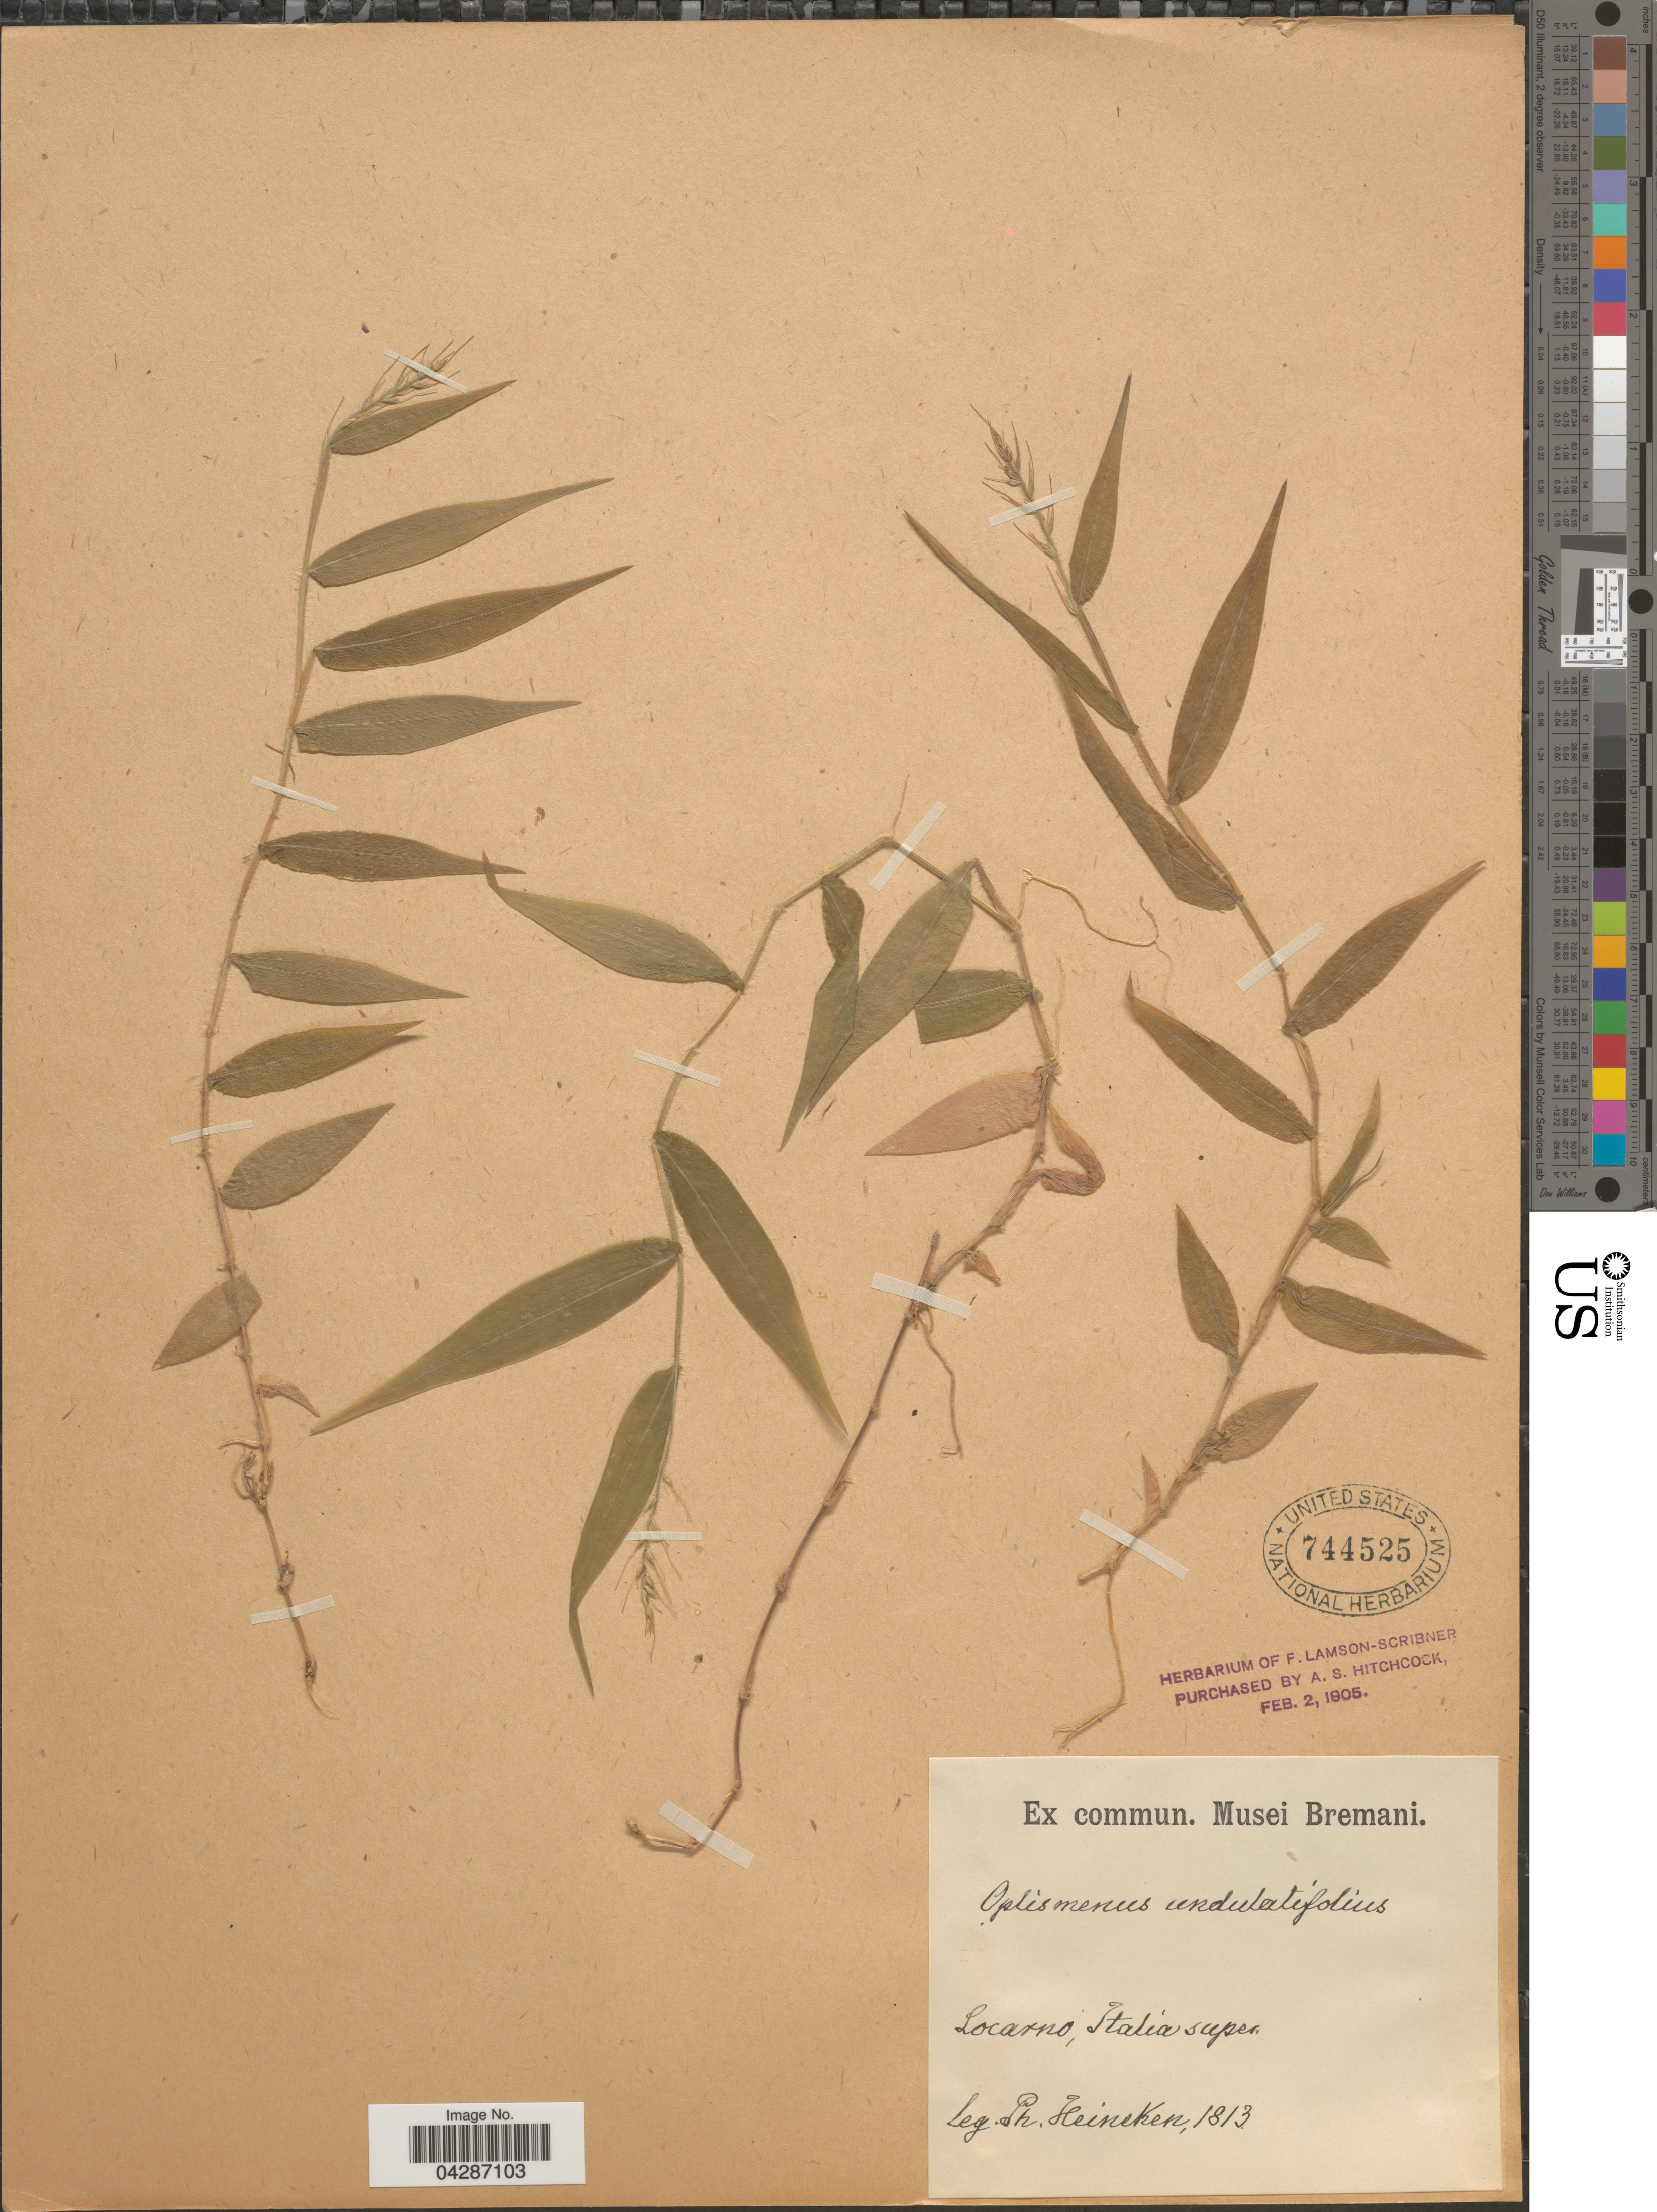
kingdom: Plantae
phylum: Tracheophyta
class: Liliopsida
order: Poales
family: Poaceae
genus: Oplismenus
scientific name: Oplismenus undulatifolius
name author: (Ard.) P. Beauv.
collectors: P. Heineken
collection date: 1813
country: Italy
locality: Locarno, Italia super.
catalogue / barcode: US 744525